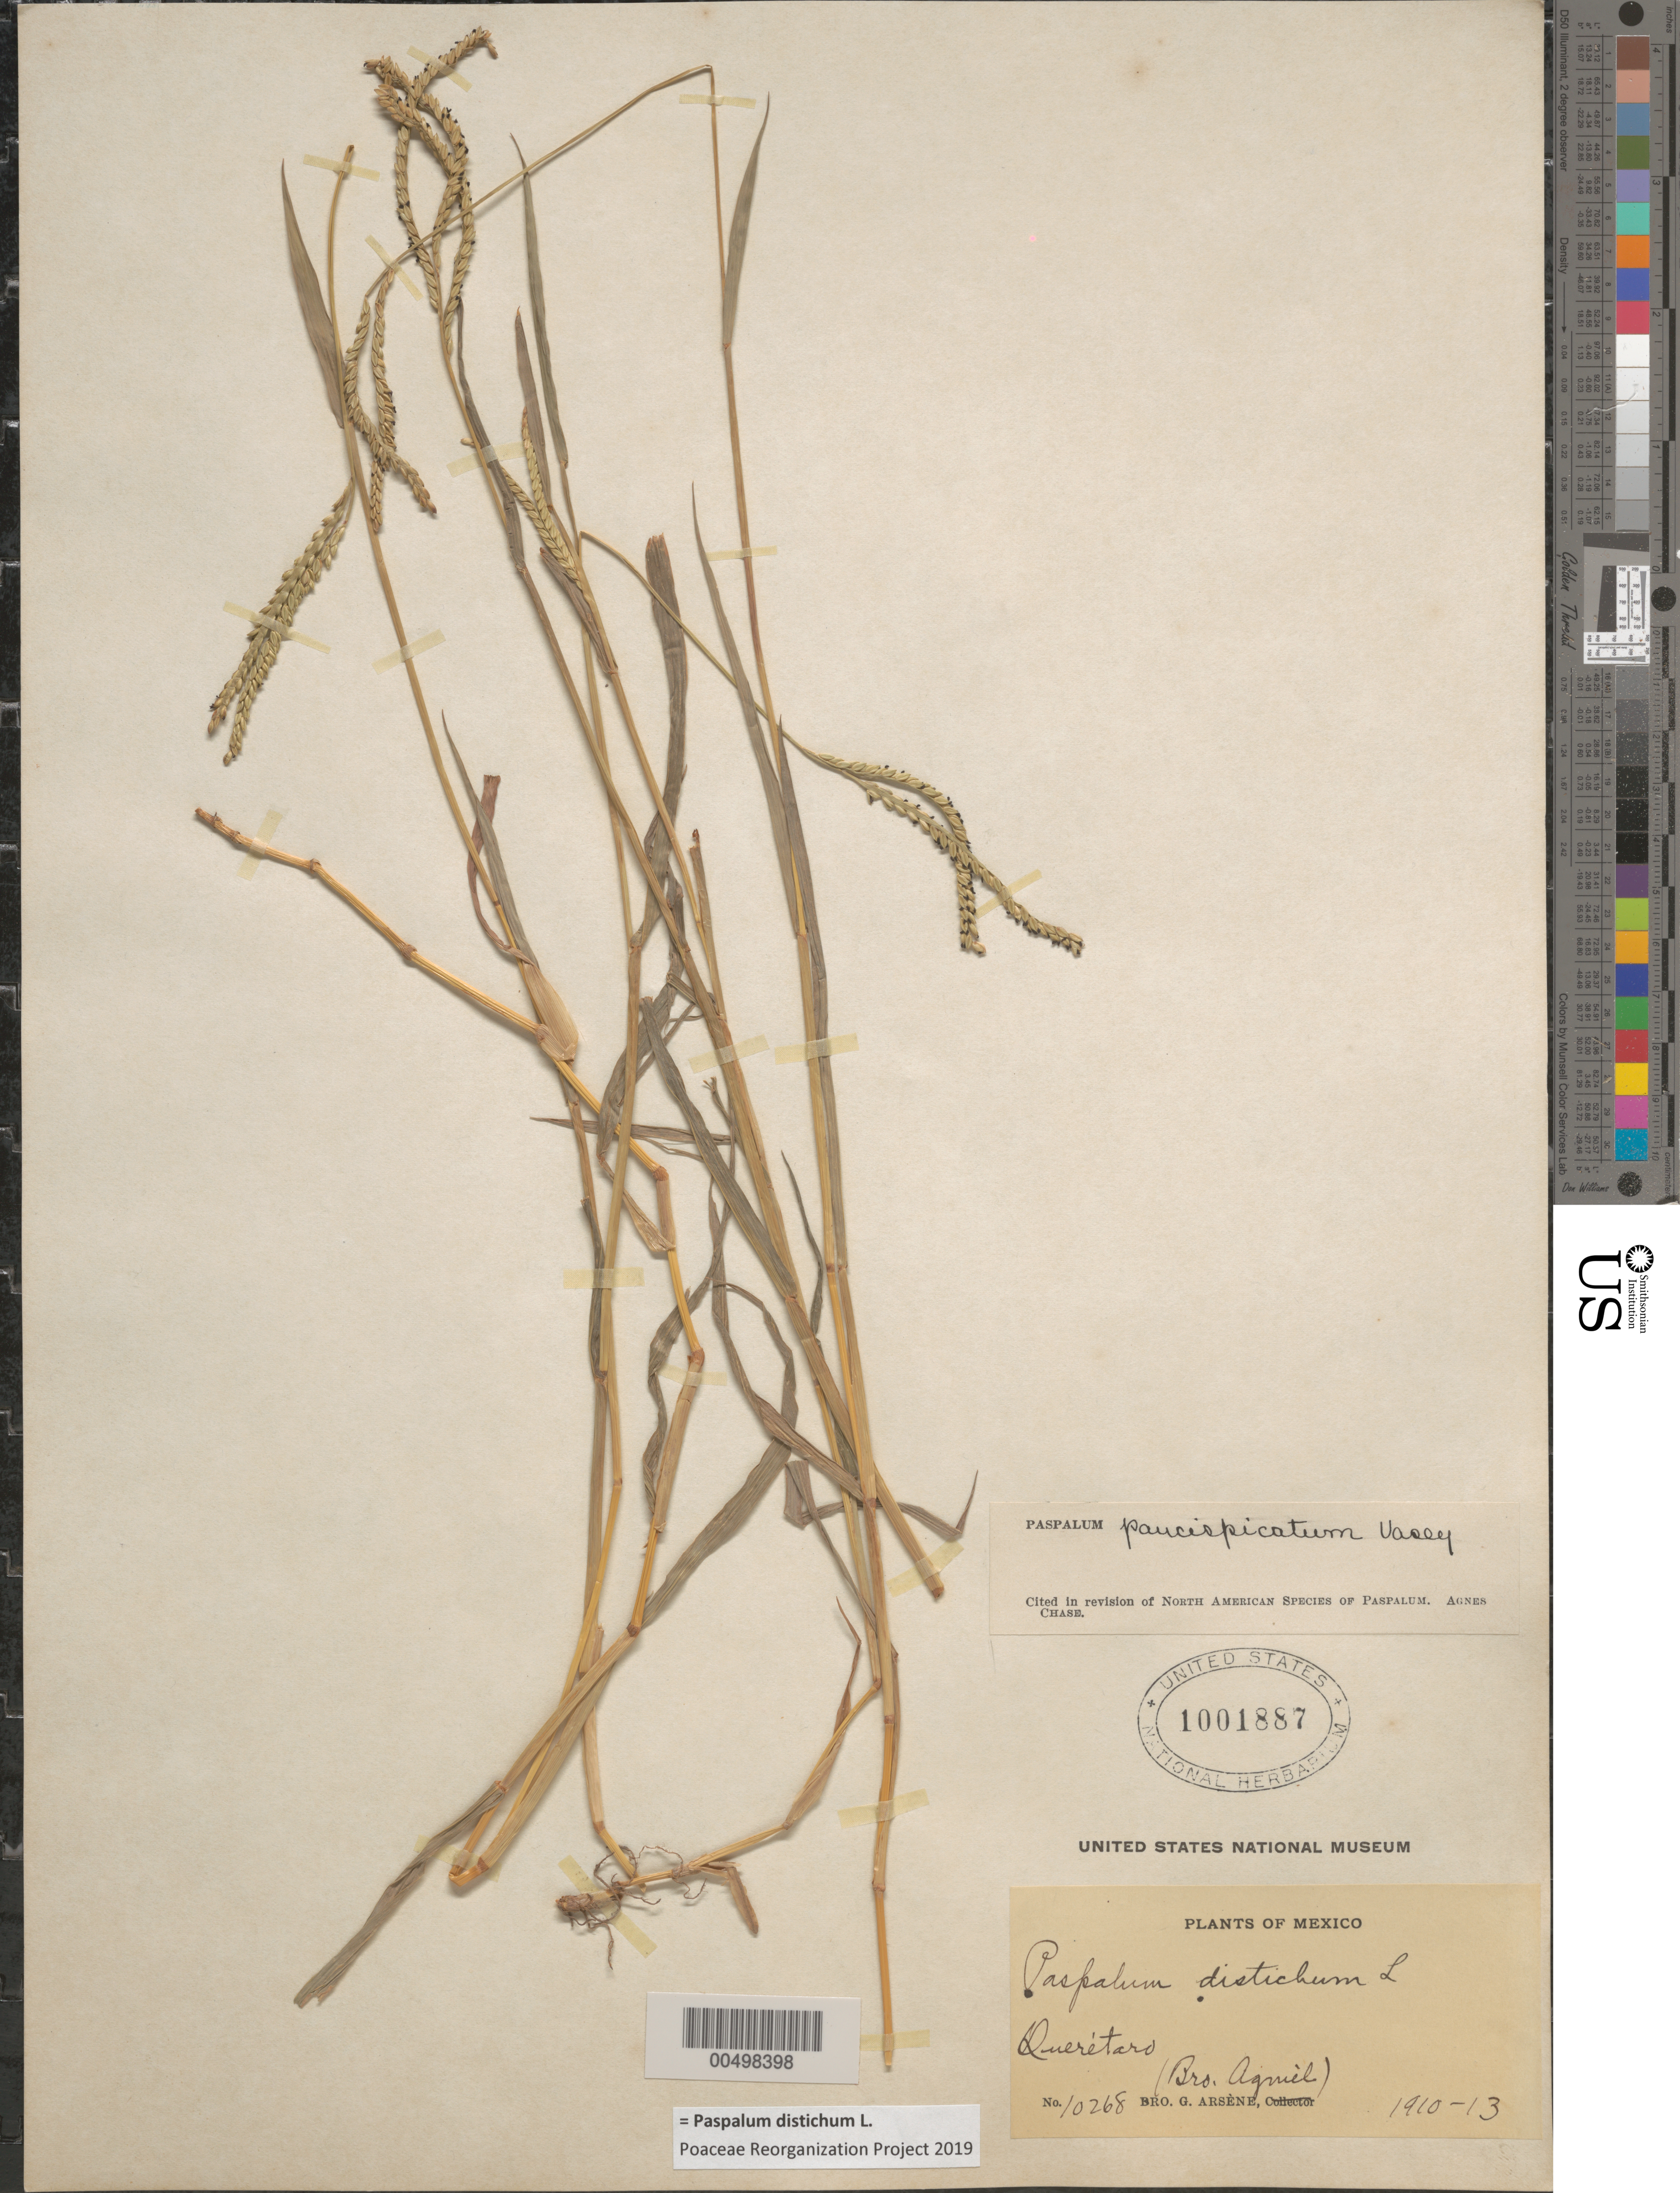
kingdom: Plantae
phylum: Tracheophyta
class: Liliopsida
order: Poales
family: Poaceae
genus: Paspalum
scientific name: Paspalum paucispicatum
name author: Vasey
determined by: Chase, [M.] Agnes, (US)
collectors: Bro. Agniel & Bro. G. Arsène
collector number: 10268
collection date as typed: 1910 to 1913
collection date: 1910/1913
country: Mexico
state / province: Querétaro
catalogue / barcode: US 1001887